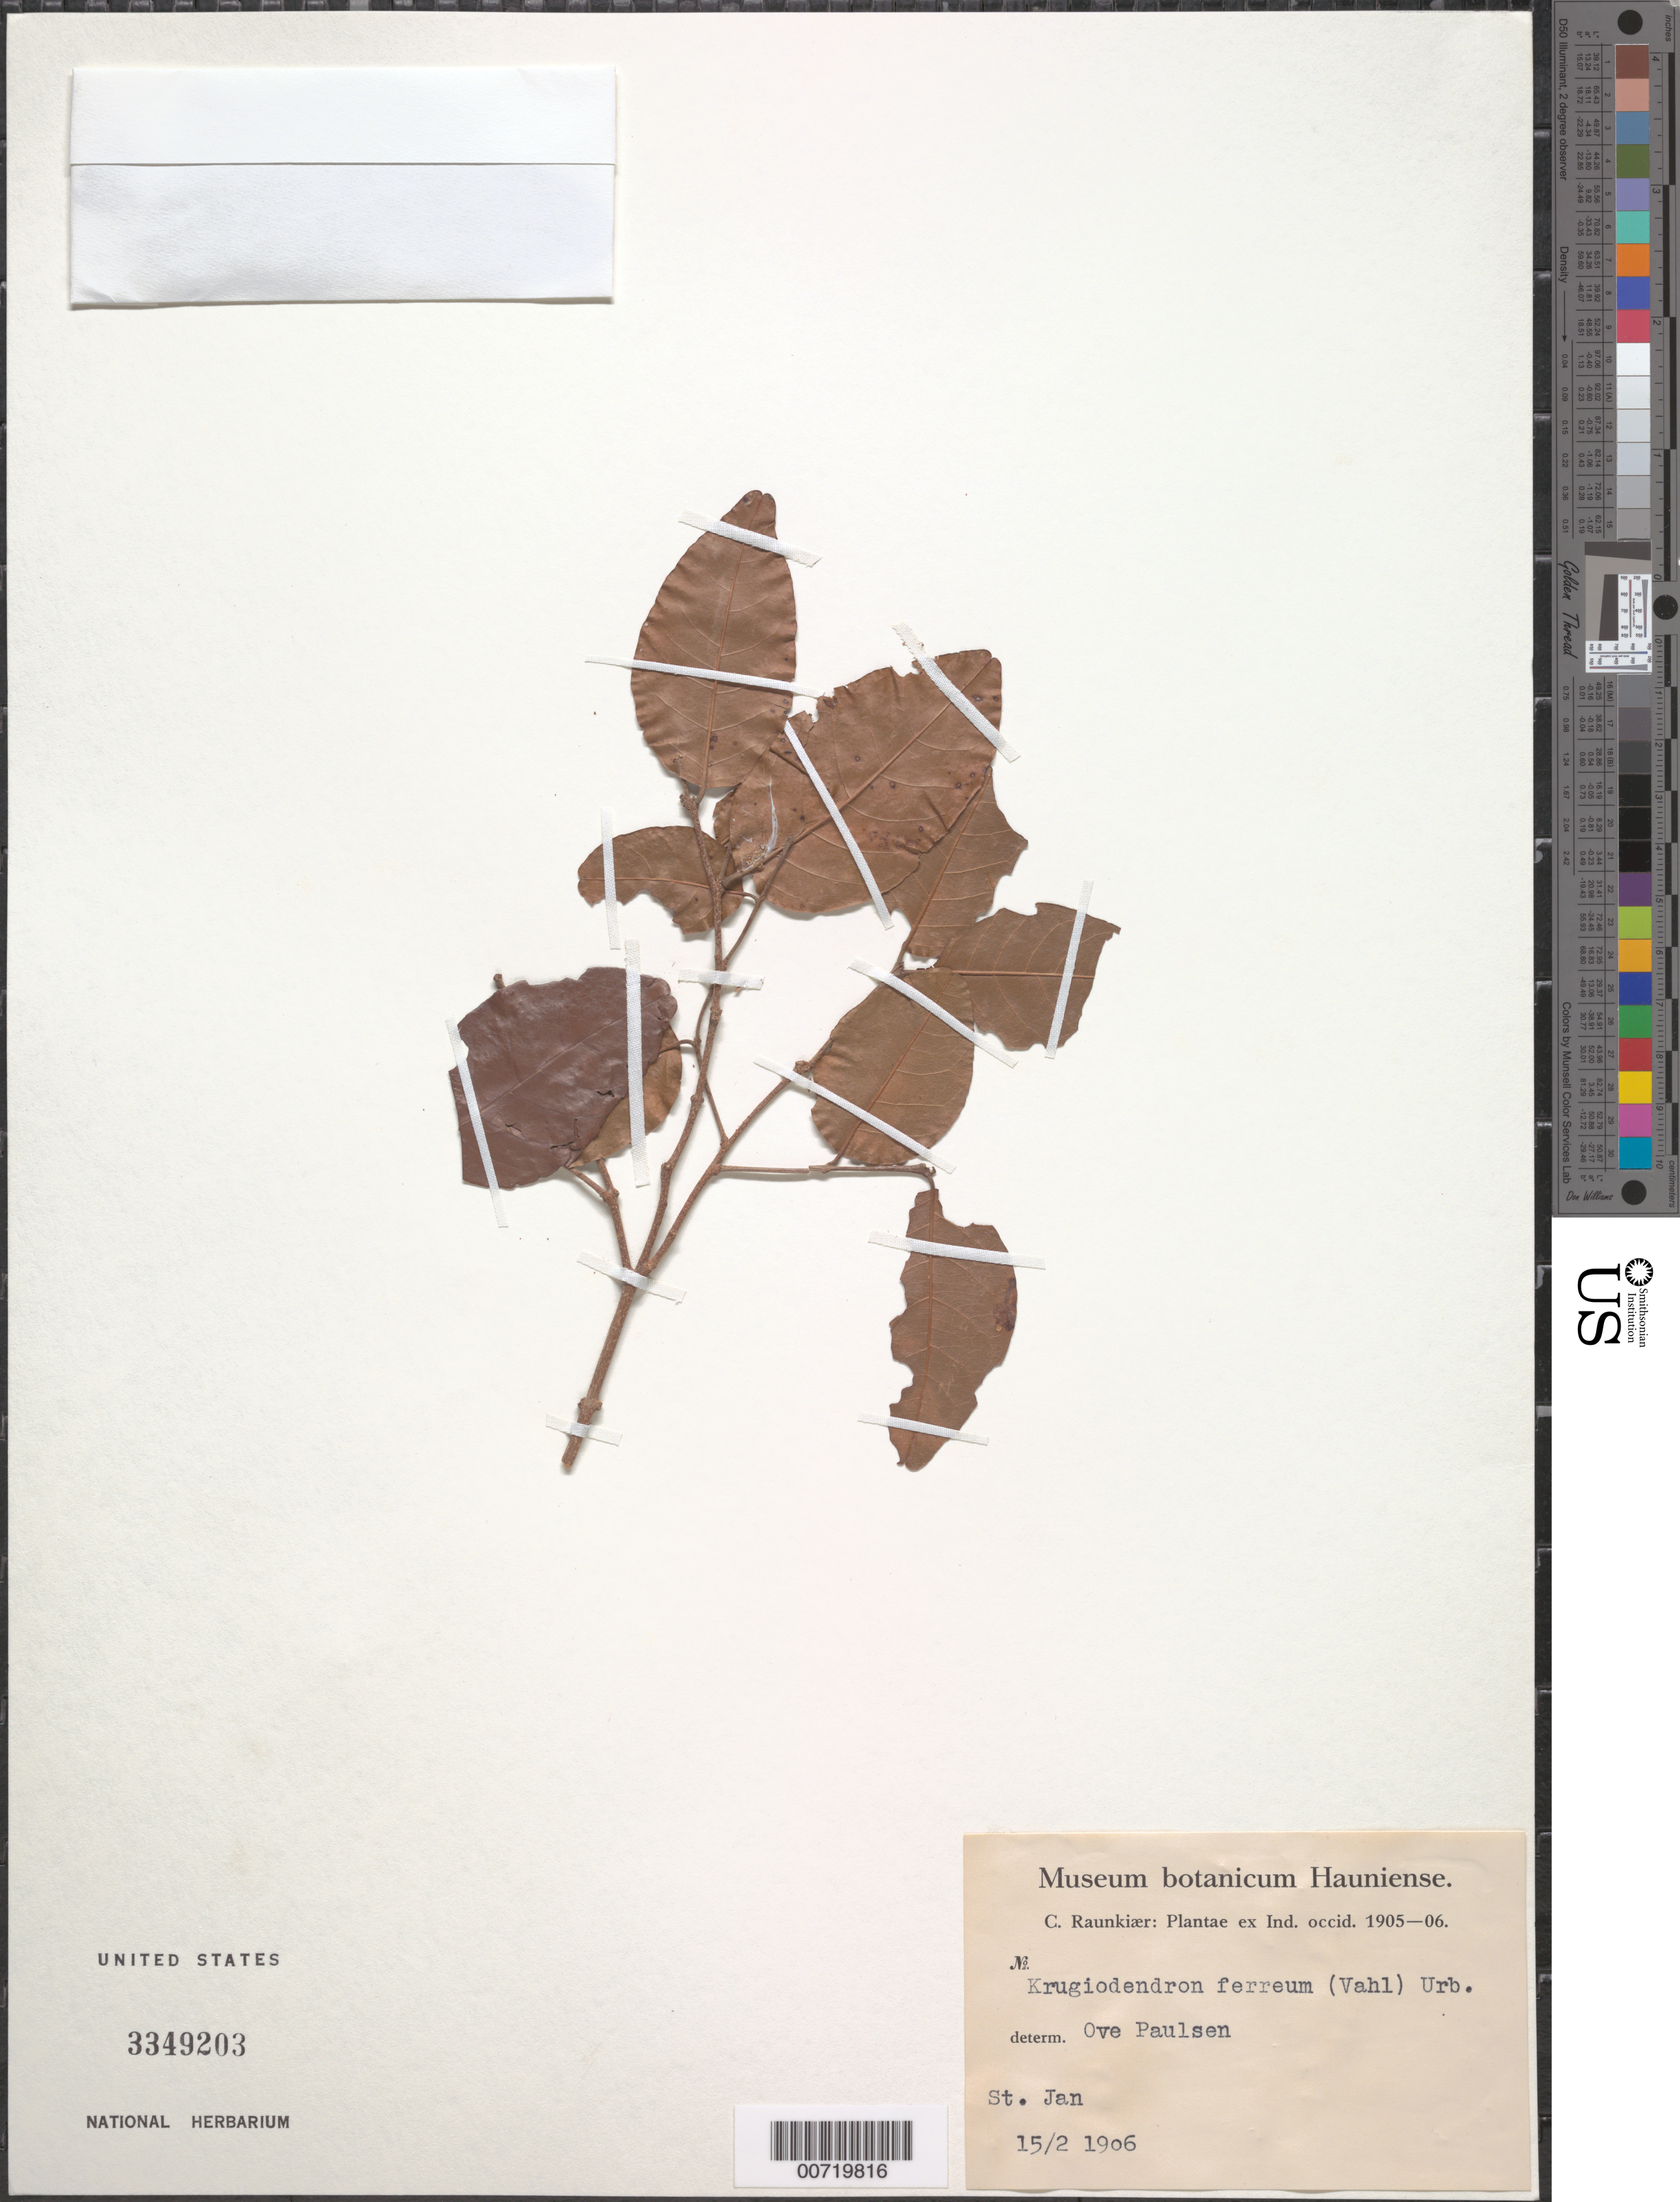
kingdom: Plantae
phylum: Tracheophyta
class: Magnoliopsida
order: Rosales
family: Rhamnaceae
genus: Krugiodendron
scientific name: Krugiodendron ferreum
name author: (Vahl) Urb.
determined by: Paulsen, O.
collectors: C. Raunkiær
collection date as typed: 15 Feb 1906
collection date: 1906-02-15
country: U.S. Virgin Islands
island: St. John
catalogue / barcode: US 3349203